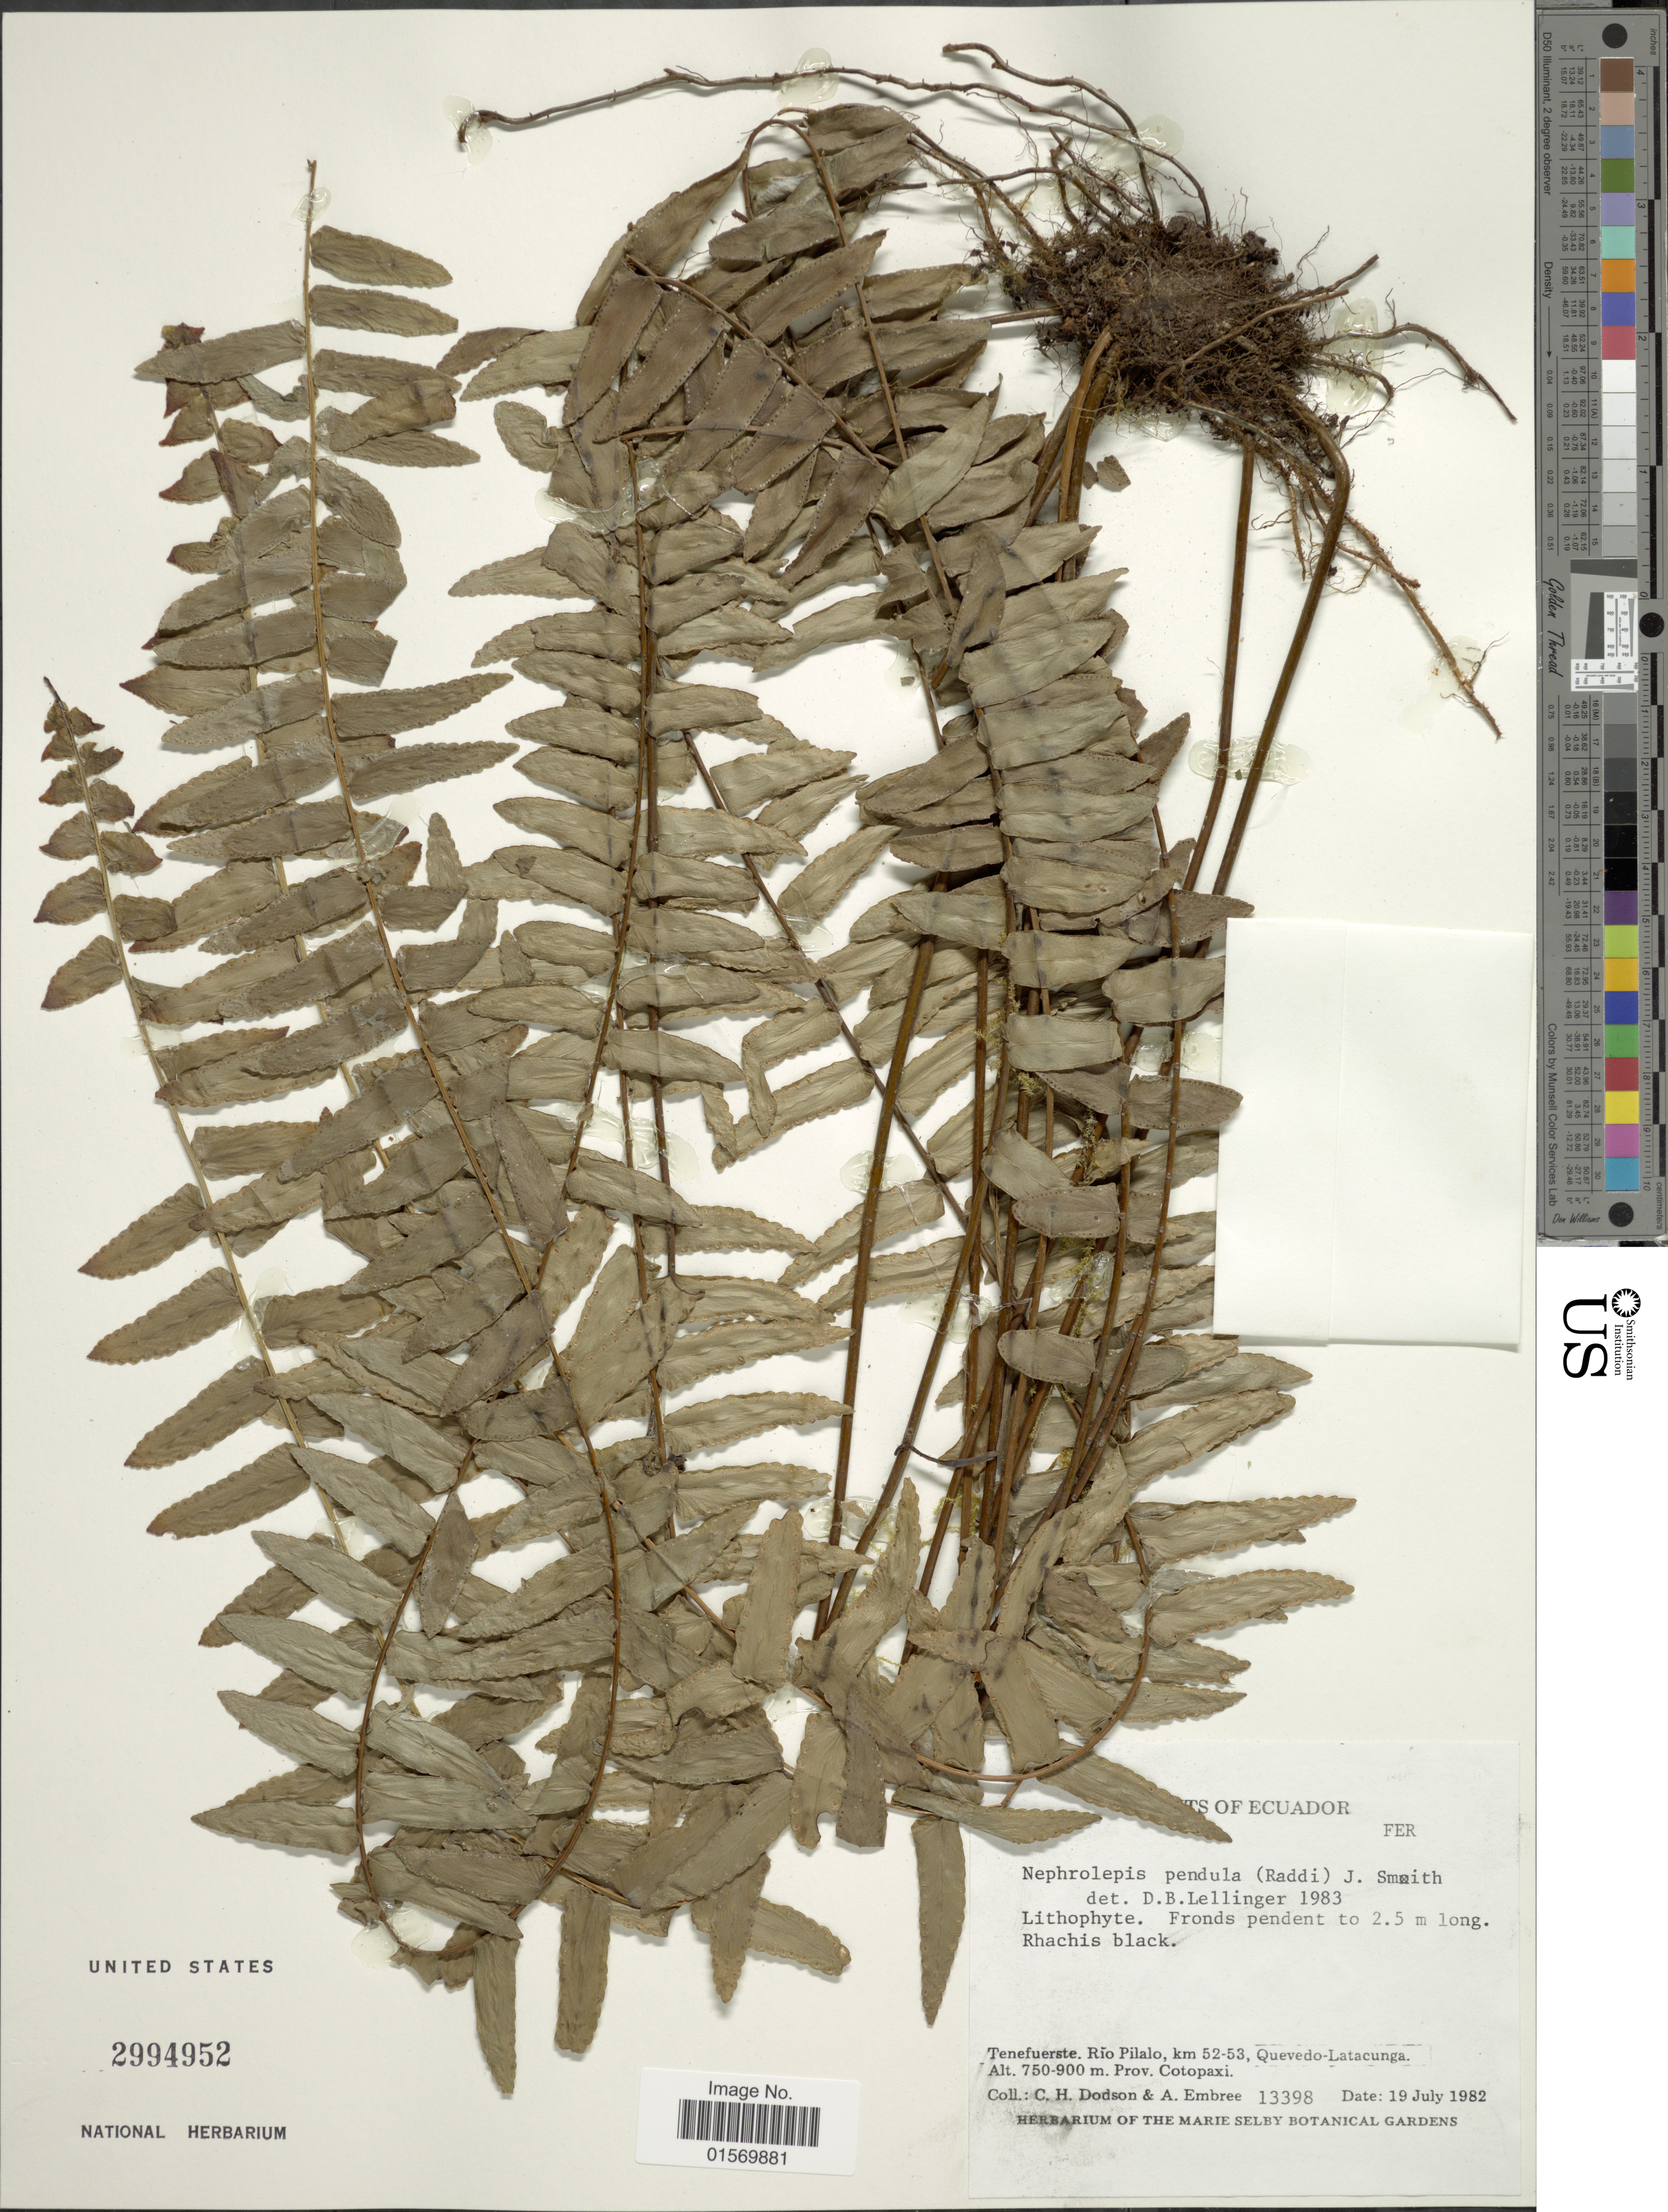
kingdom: Plantae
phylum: Tracheophyta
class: Polypodiopsida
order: Polypodiales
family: Nephrolepidaceae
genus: Nephrolepis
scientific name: Nephrolepis pendula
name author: (Raddi) J. Sm.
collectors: C. H. Dodson & A. Embree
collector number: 13398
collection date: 1982-07-19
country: Ecuador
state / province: Cotopaxi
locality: Tenefuerste, Rio Pilalo, km 52-53, Quevedo-Latacunga.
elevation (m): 750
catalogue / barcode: US 2994952